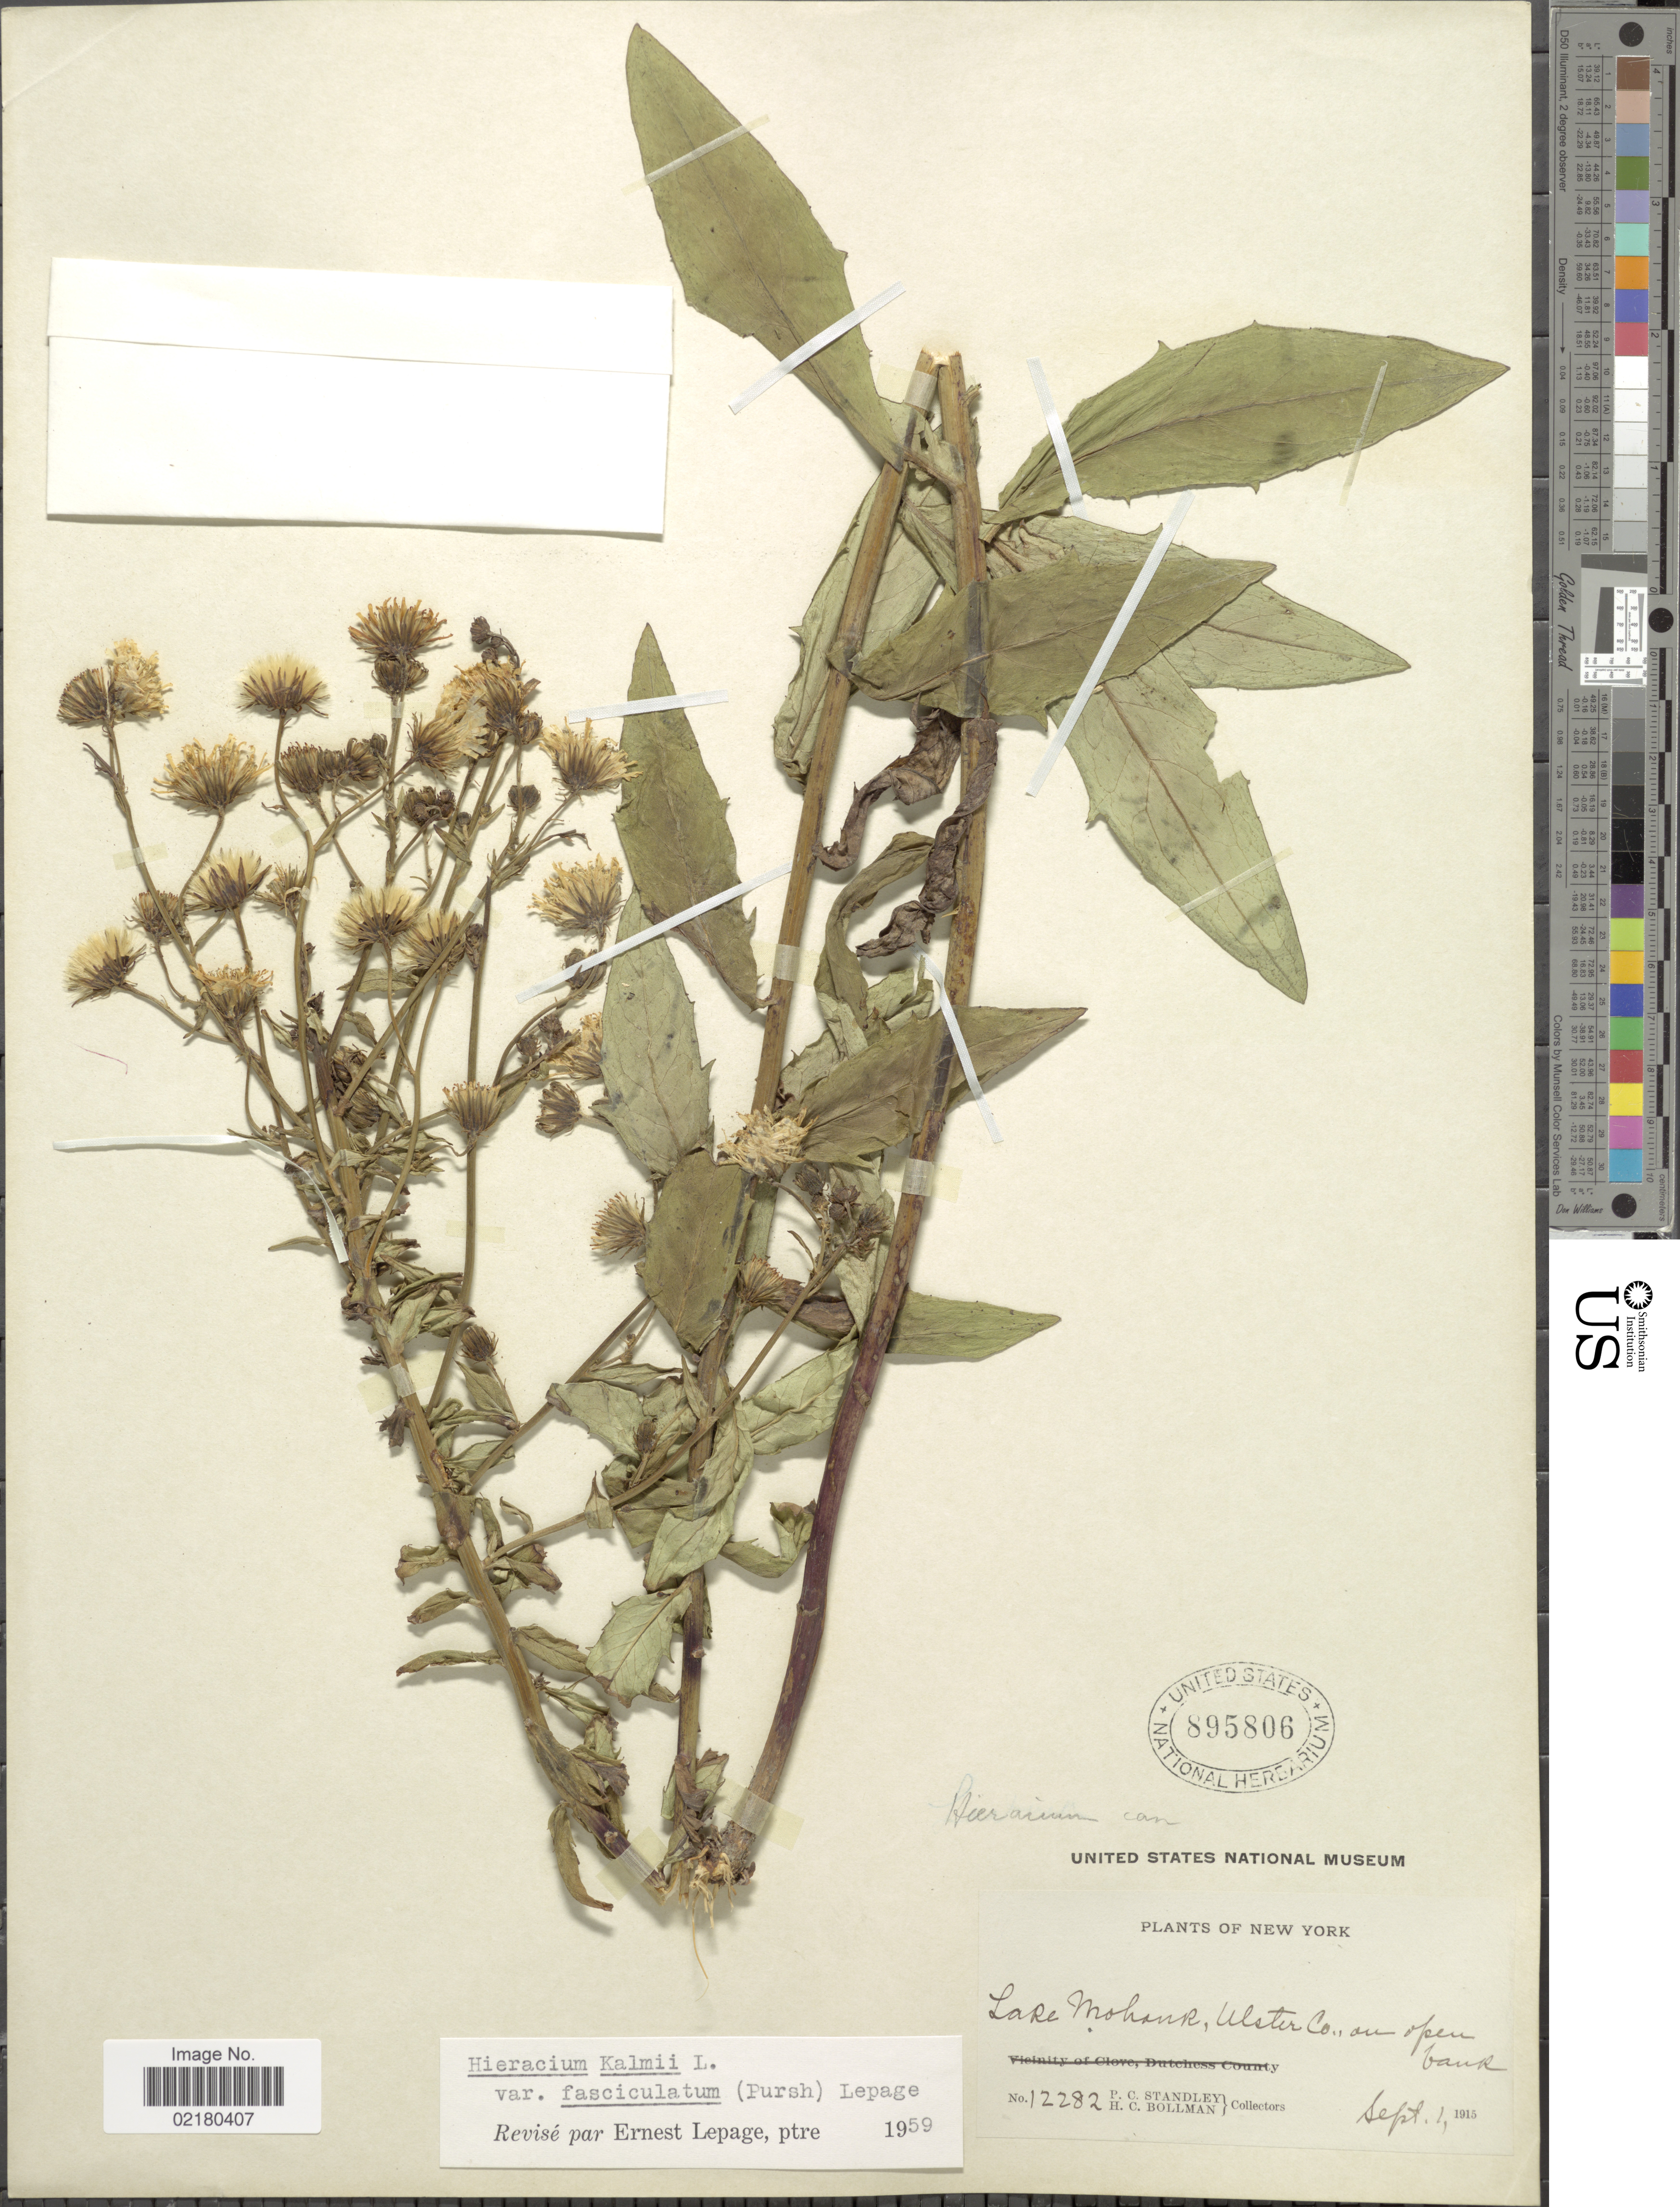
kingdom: Plantae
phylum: Tracheophyta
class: Magnoliopsida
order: Asterales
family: Asteraceae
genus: Hieracium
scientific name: Hieracium umbellatum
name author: L.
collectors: P. C. Standley & H. C. Bollman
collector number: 12282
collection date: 1915-09-01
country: United States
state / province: New York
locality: Lake Mohaur, Ulster Co., on open bank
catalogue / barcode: US 895806